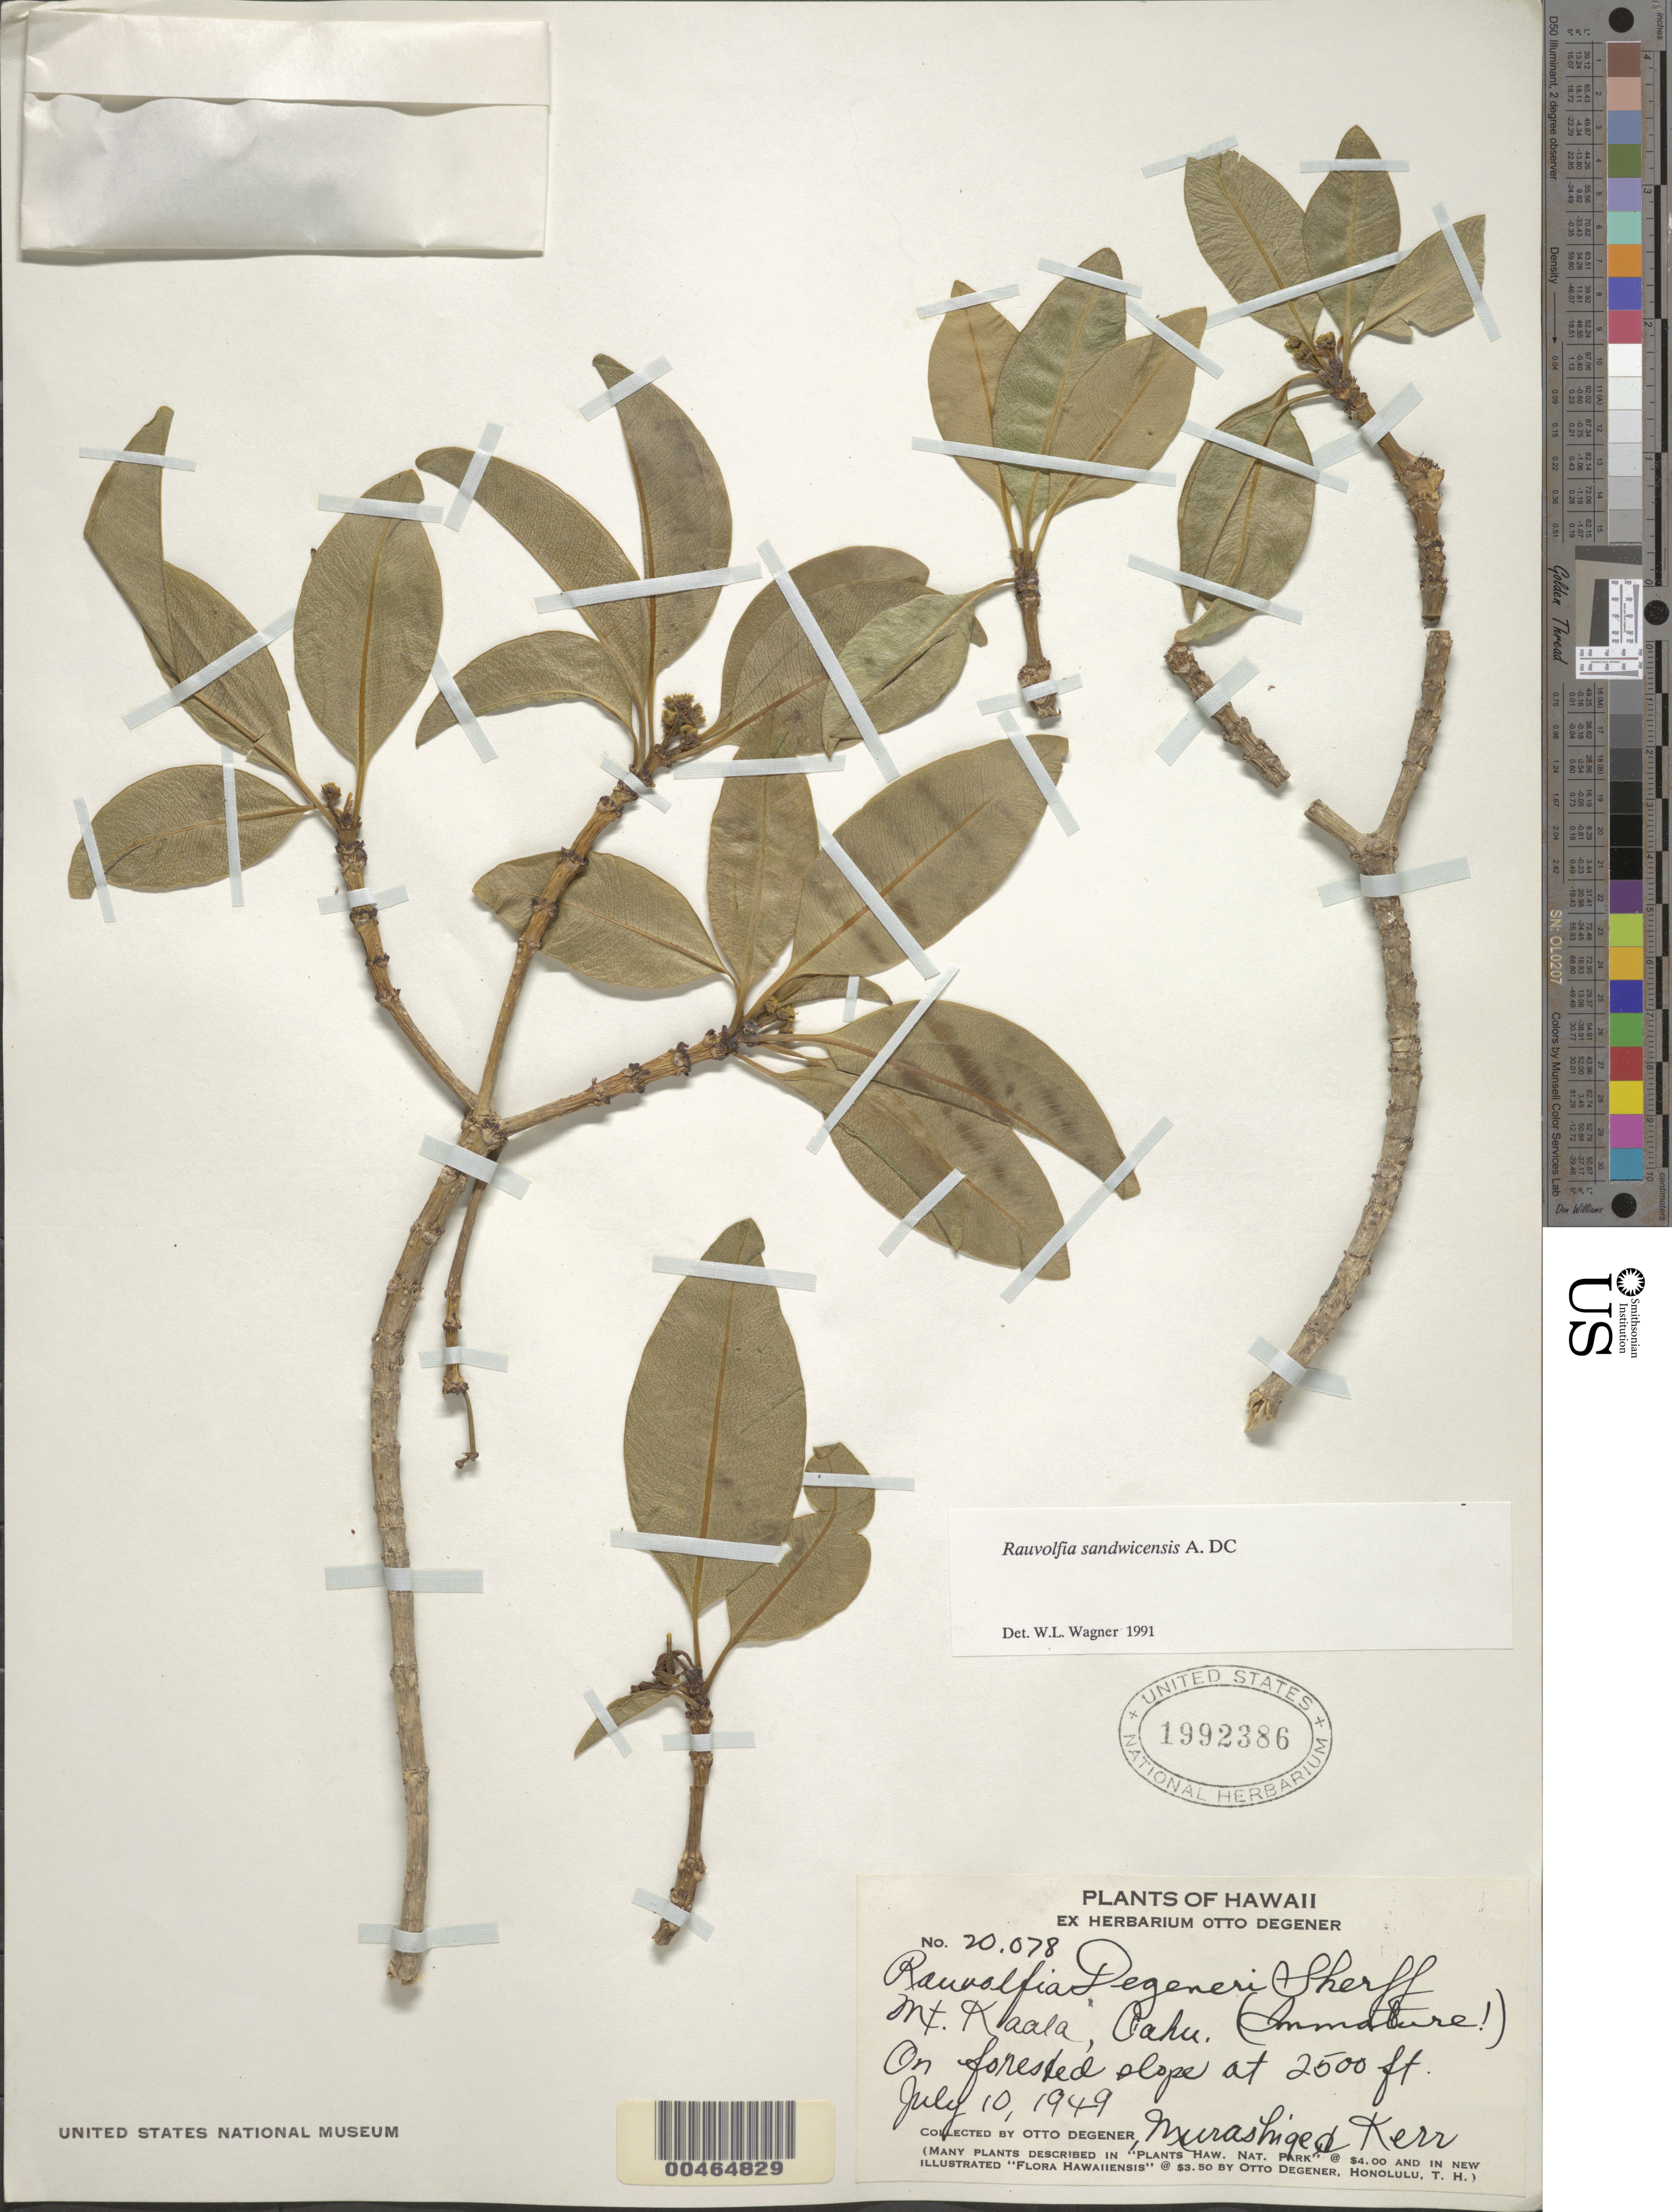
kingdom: Plantae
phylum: Tracheophyta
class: Magnoliopsida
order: Gentianales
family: Apocynaceae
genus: Rauvolfia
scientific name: Rauvolfia sandwicensis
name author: A. DC.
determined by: Wagner, W. L., (BOT), Smithsonian Institution - National Museum of Natural History (UNITED STATES)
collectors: O. Degener, T. Murashige & Kerr, --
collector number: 20078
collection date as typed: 10 Jul 1949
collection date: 1949-07-10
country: United States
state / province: Hawaii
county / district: Honolulu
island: Oahu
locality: Mount Kaala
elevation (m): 762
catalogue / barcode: US 1992386